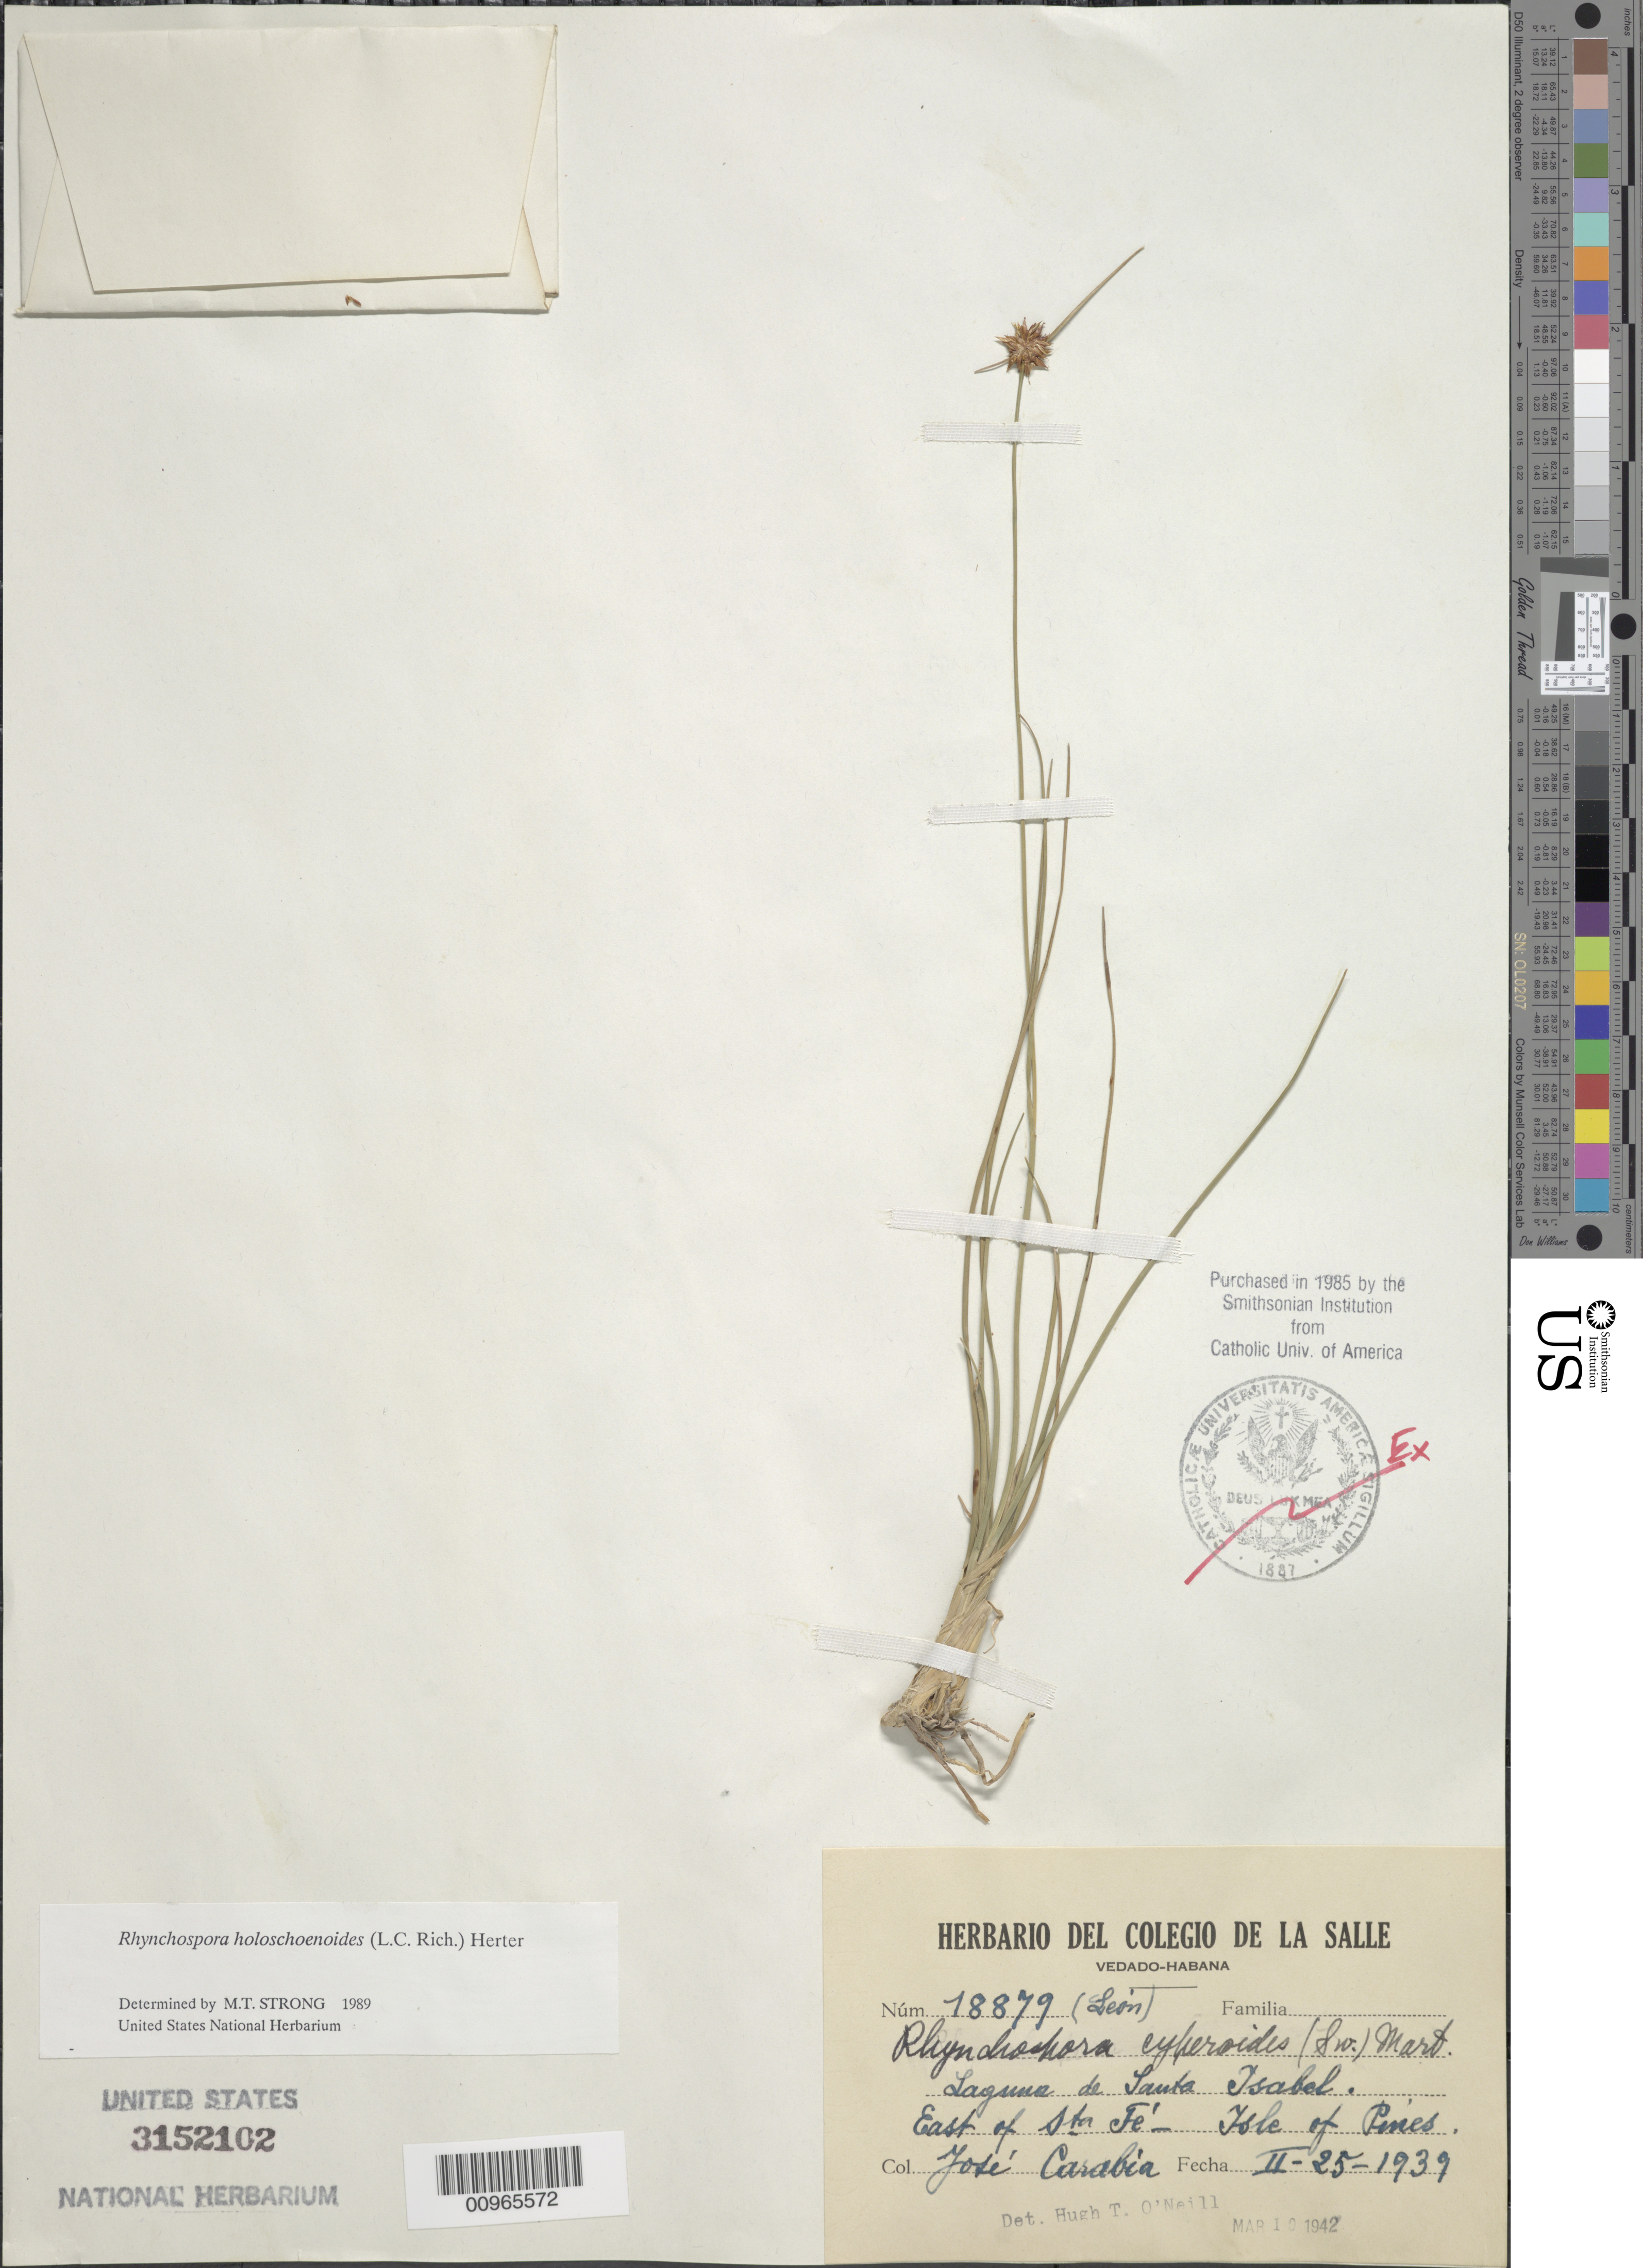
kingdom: Plantae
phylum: Tracheophyta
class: Liliopsida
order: Poales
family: Cyperaceae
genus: Rhynchospora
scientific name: Rhynchospora holoschoenoides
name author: (Rich.) Herter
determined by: Strong, M. T., (US), Smithsonian Institution - National Museum of Natural History (UNITED STATES)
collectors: J. Carabia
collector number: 18879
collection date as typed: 25 Feb 1939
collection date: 1939-02-25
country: Cuba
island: Isla de la Juventud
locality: Laguna de Santa Isabel, E of Santa Fé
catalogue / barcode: US 3152102